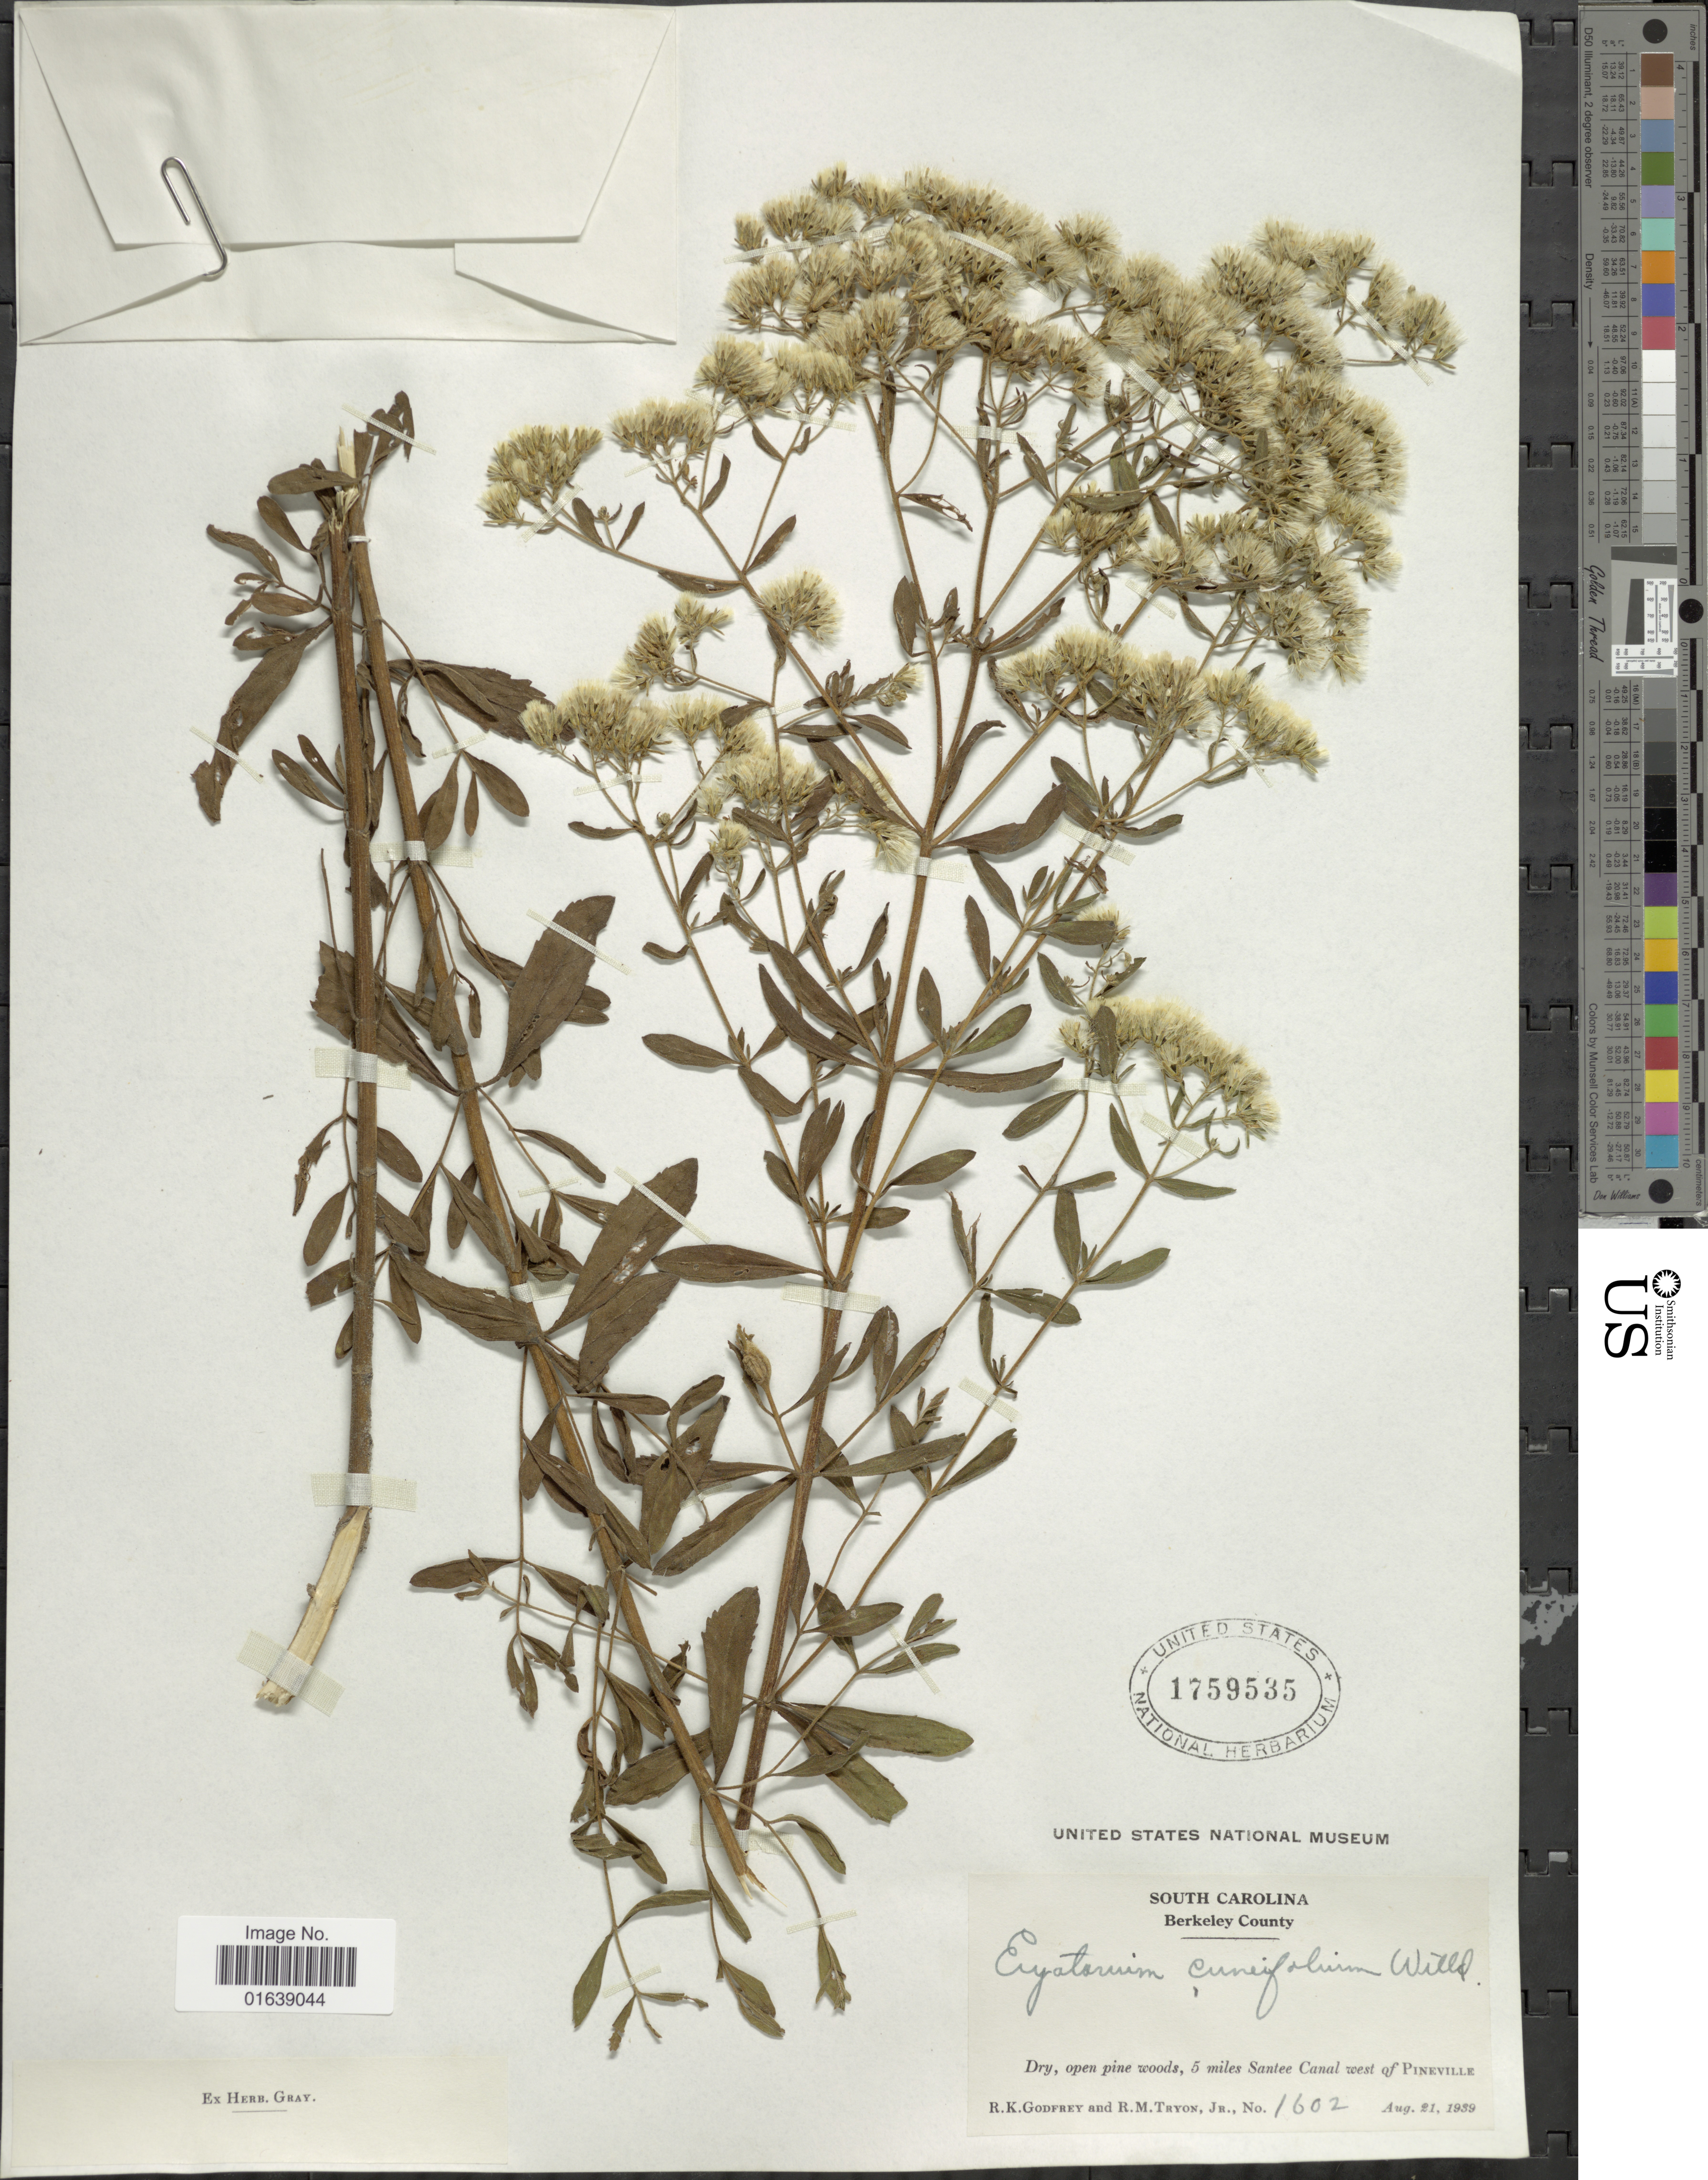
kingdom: Plantae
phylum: Tracheophyta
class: Magnoliopsida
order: Asterales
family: Asteraceae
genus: Eupatorium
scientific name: Eupatorium cuneifolium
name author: Willd.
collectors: R. K. Godfrey & R. M. Tryon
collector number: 1602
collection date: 1939-08-21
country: United States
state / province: South Carolina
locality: Berkeley County. Dry, open pine woods, 5 miles Santee Canal west of Pineville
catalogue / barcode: US 1759535